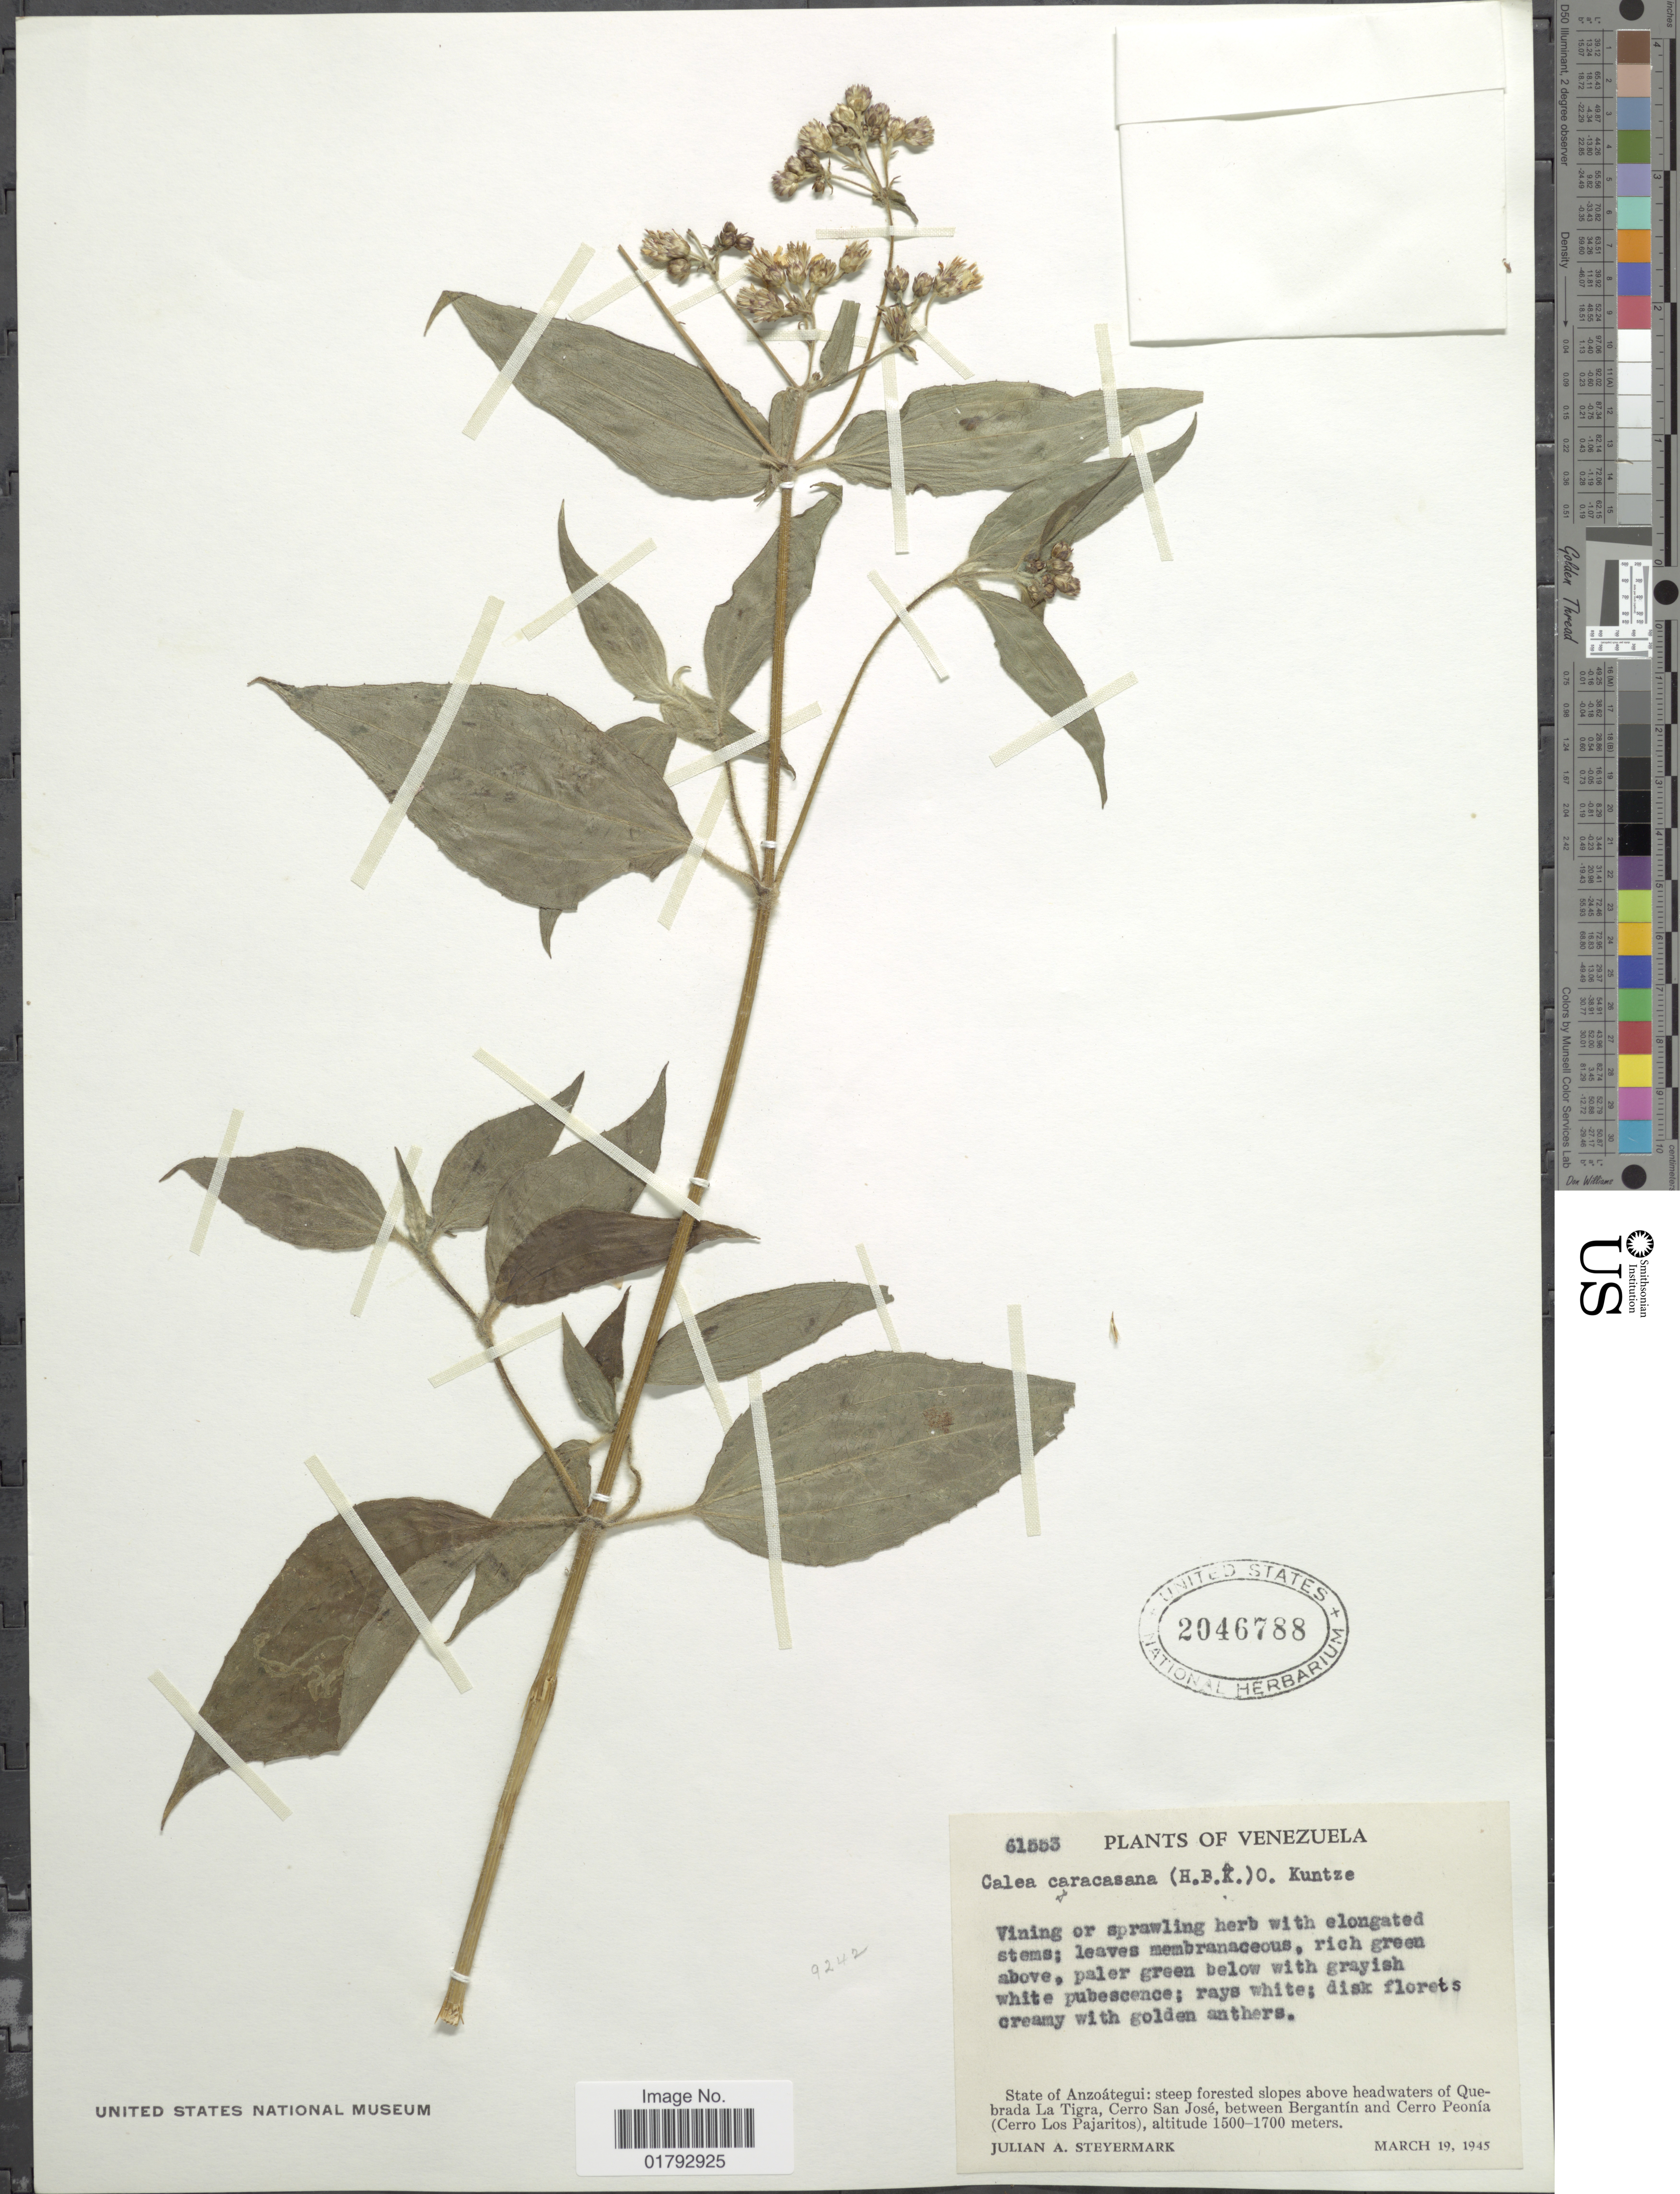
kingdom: Plantae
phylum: Tracheophyta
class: Magnoliopsida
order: Asterales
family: Asteraceae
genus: Alloispermum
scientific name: Alloispermum caracasanum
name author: (Kunth) H. Rob.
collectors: J. Steyermark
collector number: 61553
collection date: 1945-03-19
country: Venezuela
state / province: Anzoategui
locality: State of Anzoategui; steep forested slopes above headwaters of Quebrada La Tigra, Cerro San Jose, between Bergantin and Cerro Peonia (Cerro Los Pajaritos).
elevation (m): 1500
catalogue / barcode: US 2046788